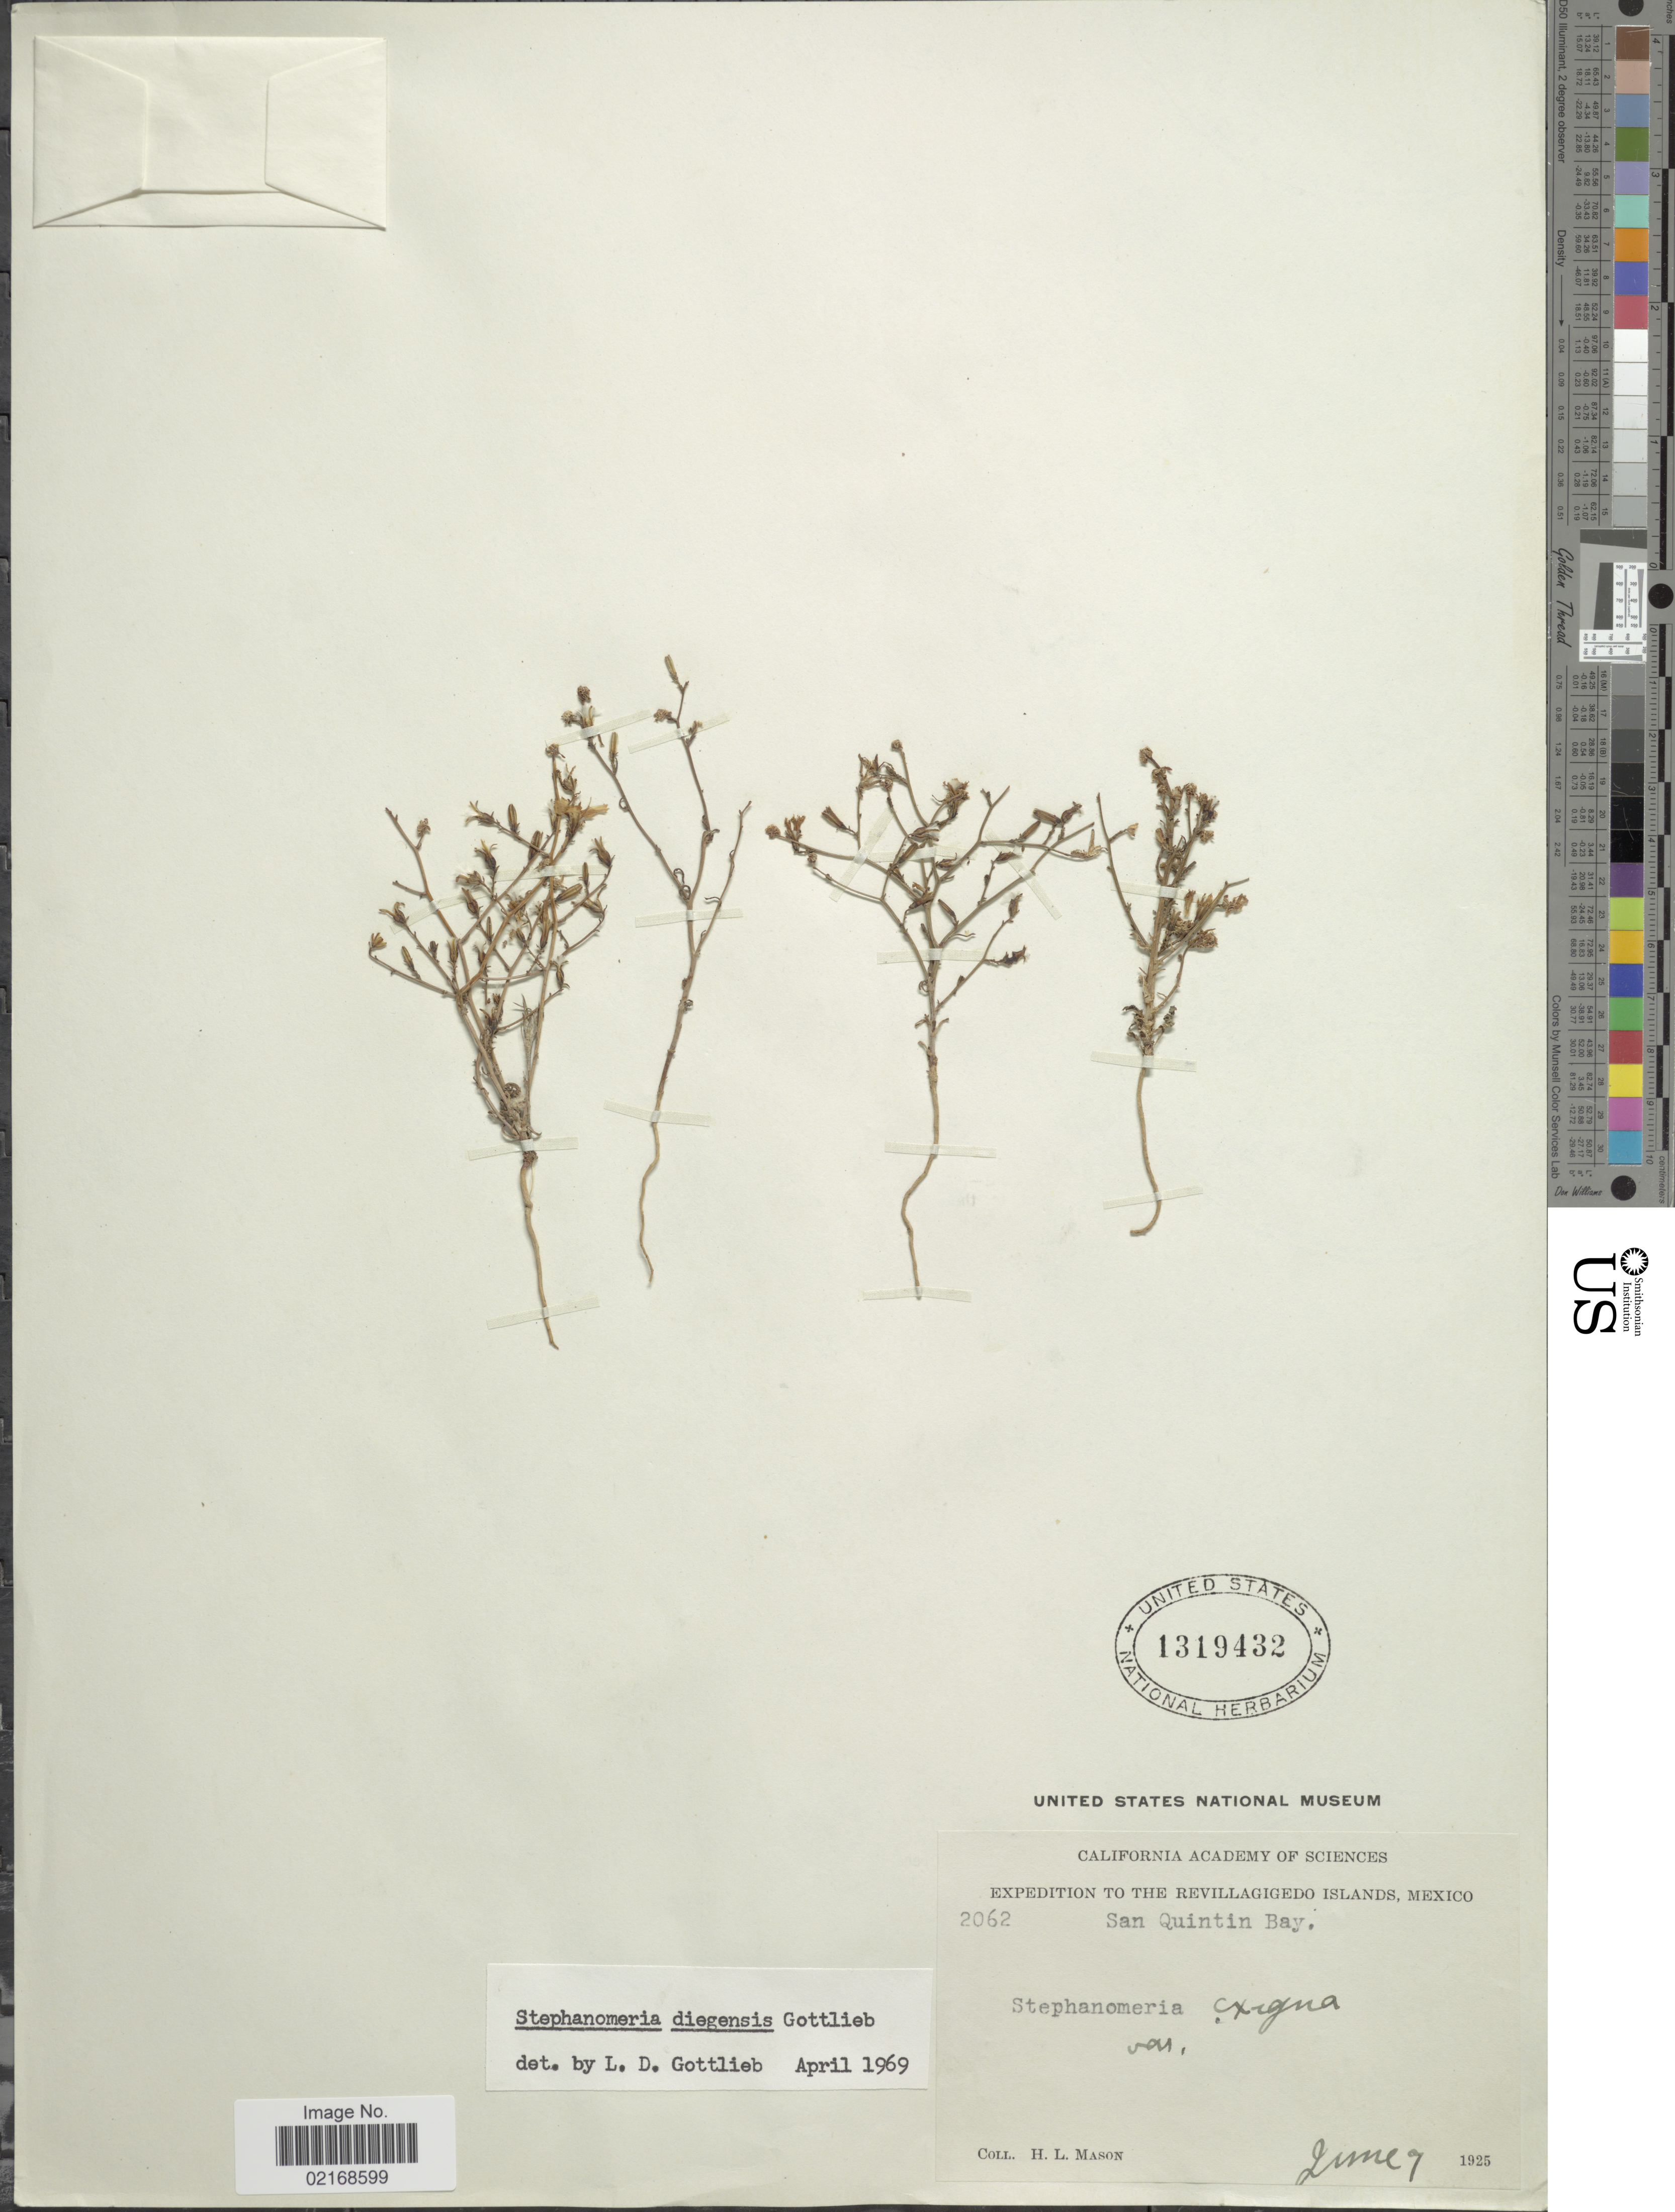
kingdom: Plantae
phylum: Tracheophyta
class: Magnoliopsida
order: Asterales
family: Asteraceae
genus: Stephanomeria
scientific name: Stephanomeria diegensis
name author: Gottlieb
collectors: H. L. Mason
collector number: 2062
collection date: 1925-06-09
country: Mexico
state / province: Colima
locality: San Quitin Bay, The Revillagigedo Island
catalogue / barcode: US 1319432